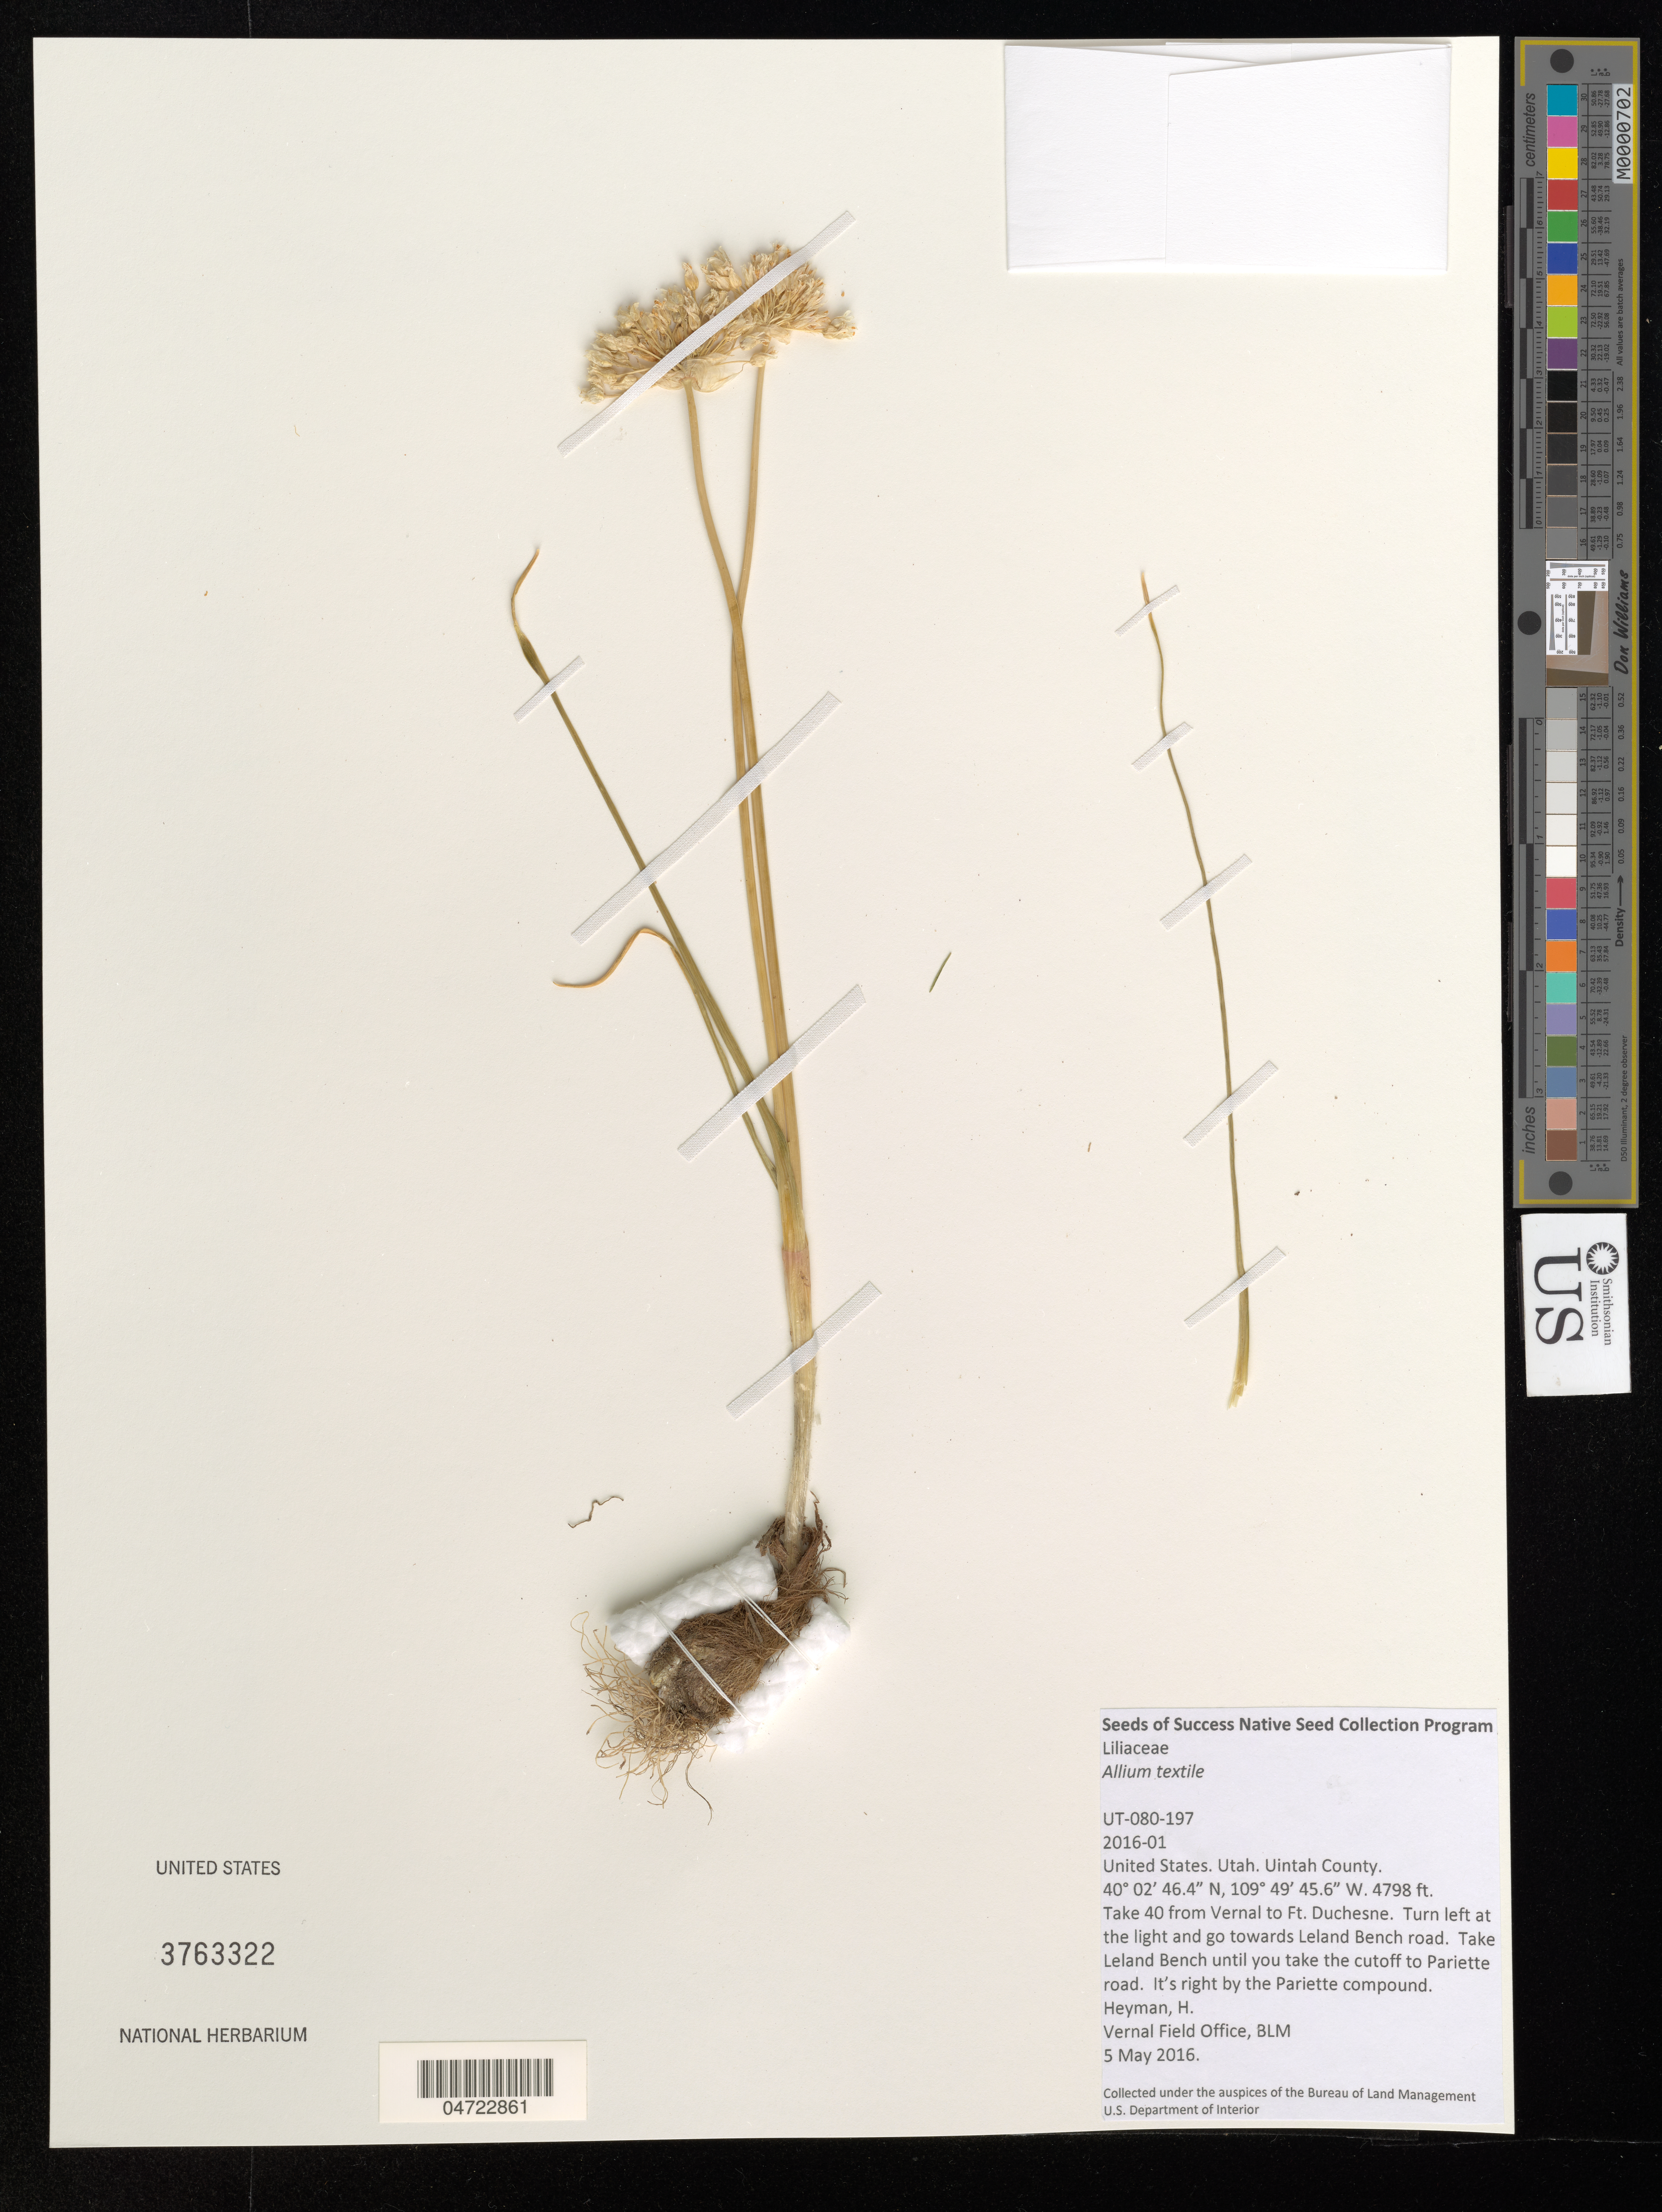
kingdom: Plantae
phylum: Tracheophyta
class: Liliopsida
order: Asparagales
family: Amaryllidaceae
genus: Allium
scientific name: Allium textile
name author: A. Nelson & J.F. Macbr.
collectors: H. Heyman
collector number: UT-080-197/2016-01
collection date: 2016-05-05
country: United States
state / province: Utah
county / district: Uintah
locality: Uintah County. Take 40 from Vernal to Ft. Duchesne. Turn left at the light and go towards Leland Bench road. Take Leland Bench until you take the cutoff to Pariette road. It's right by the Pariette compound.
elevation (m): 1462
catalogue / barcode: US 3763322